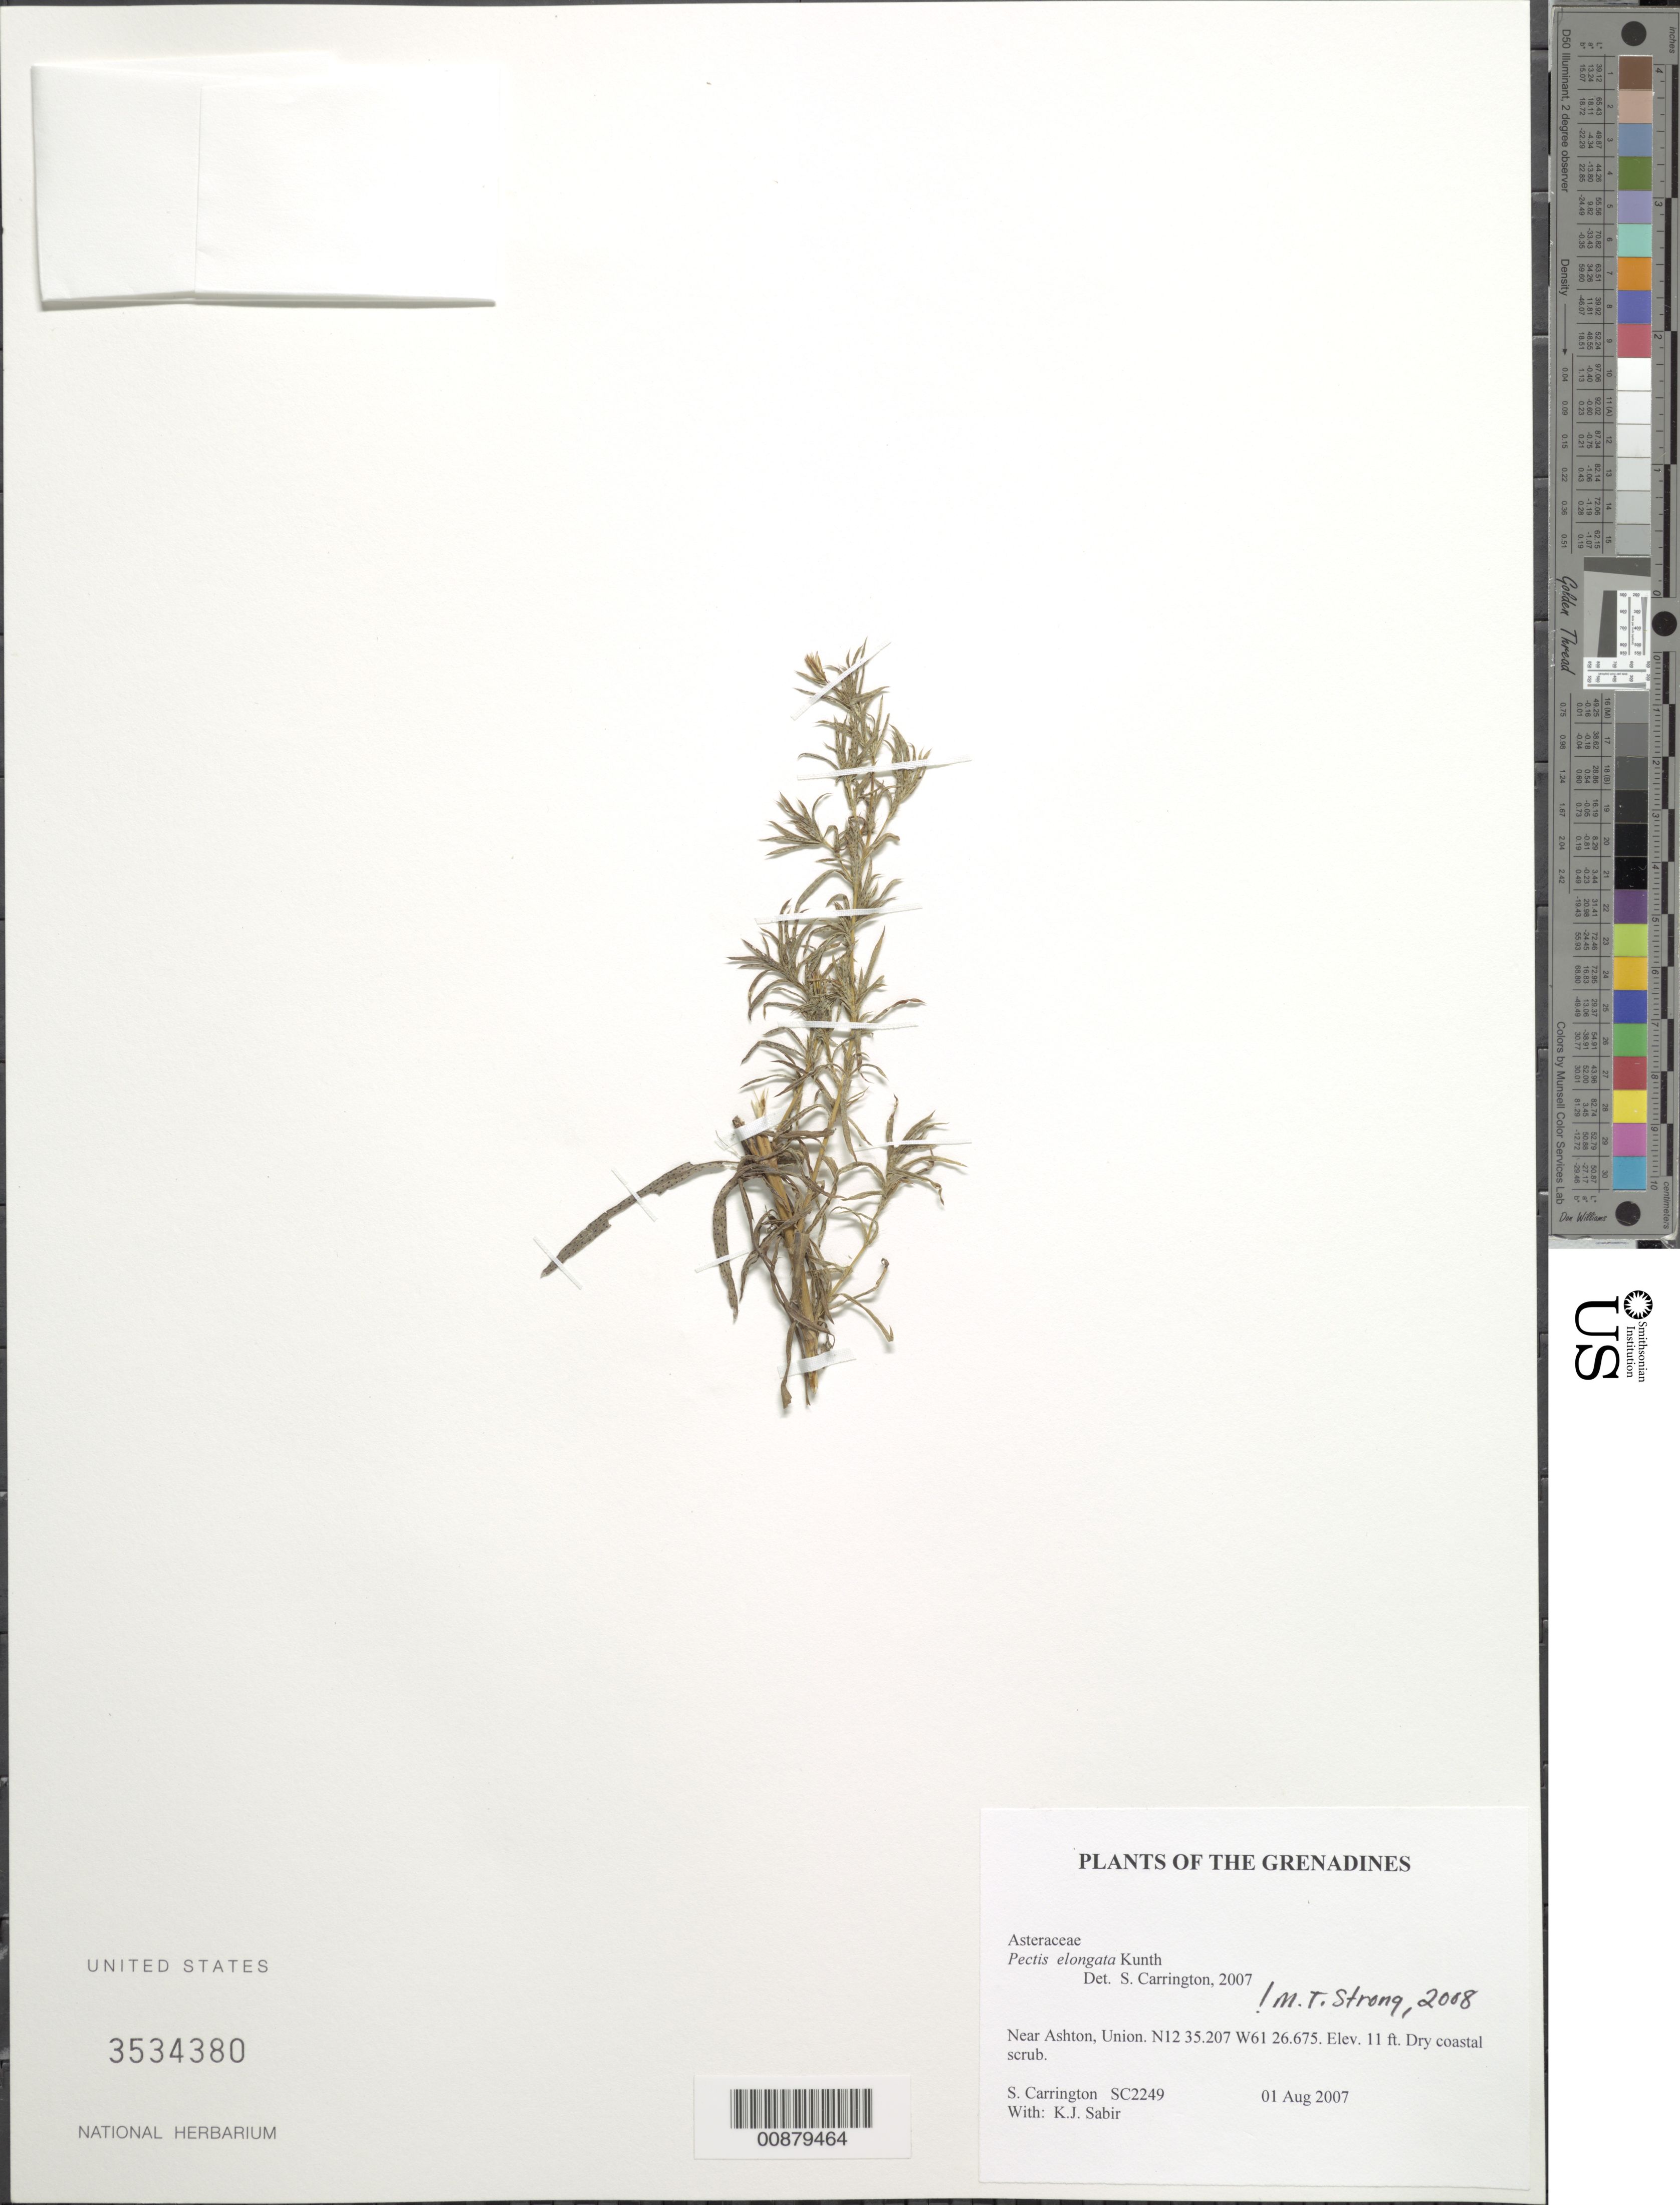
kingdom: Plantae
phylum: Tracheophyta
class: Magnoliopsida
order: Asterales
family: Asteraceae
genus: Pectis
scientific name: Pectis elongata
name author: Kunth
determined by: Strong, M. T., (US), Smithsonian Institution - National Museum of Natural History (UNITED STATES)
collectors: C. M. S. Carrington & K. Sabir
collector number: SC 2249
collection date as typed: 01 Aug 2007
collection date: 2007-08-01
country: St. Vincent - Grenadines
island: Union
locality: near Ashton, Union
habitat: dry coastal scrub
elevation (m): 3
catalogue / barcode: US 3534380